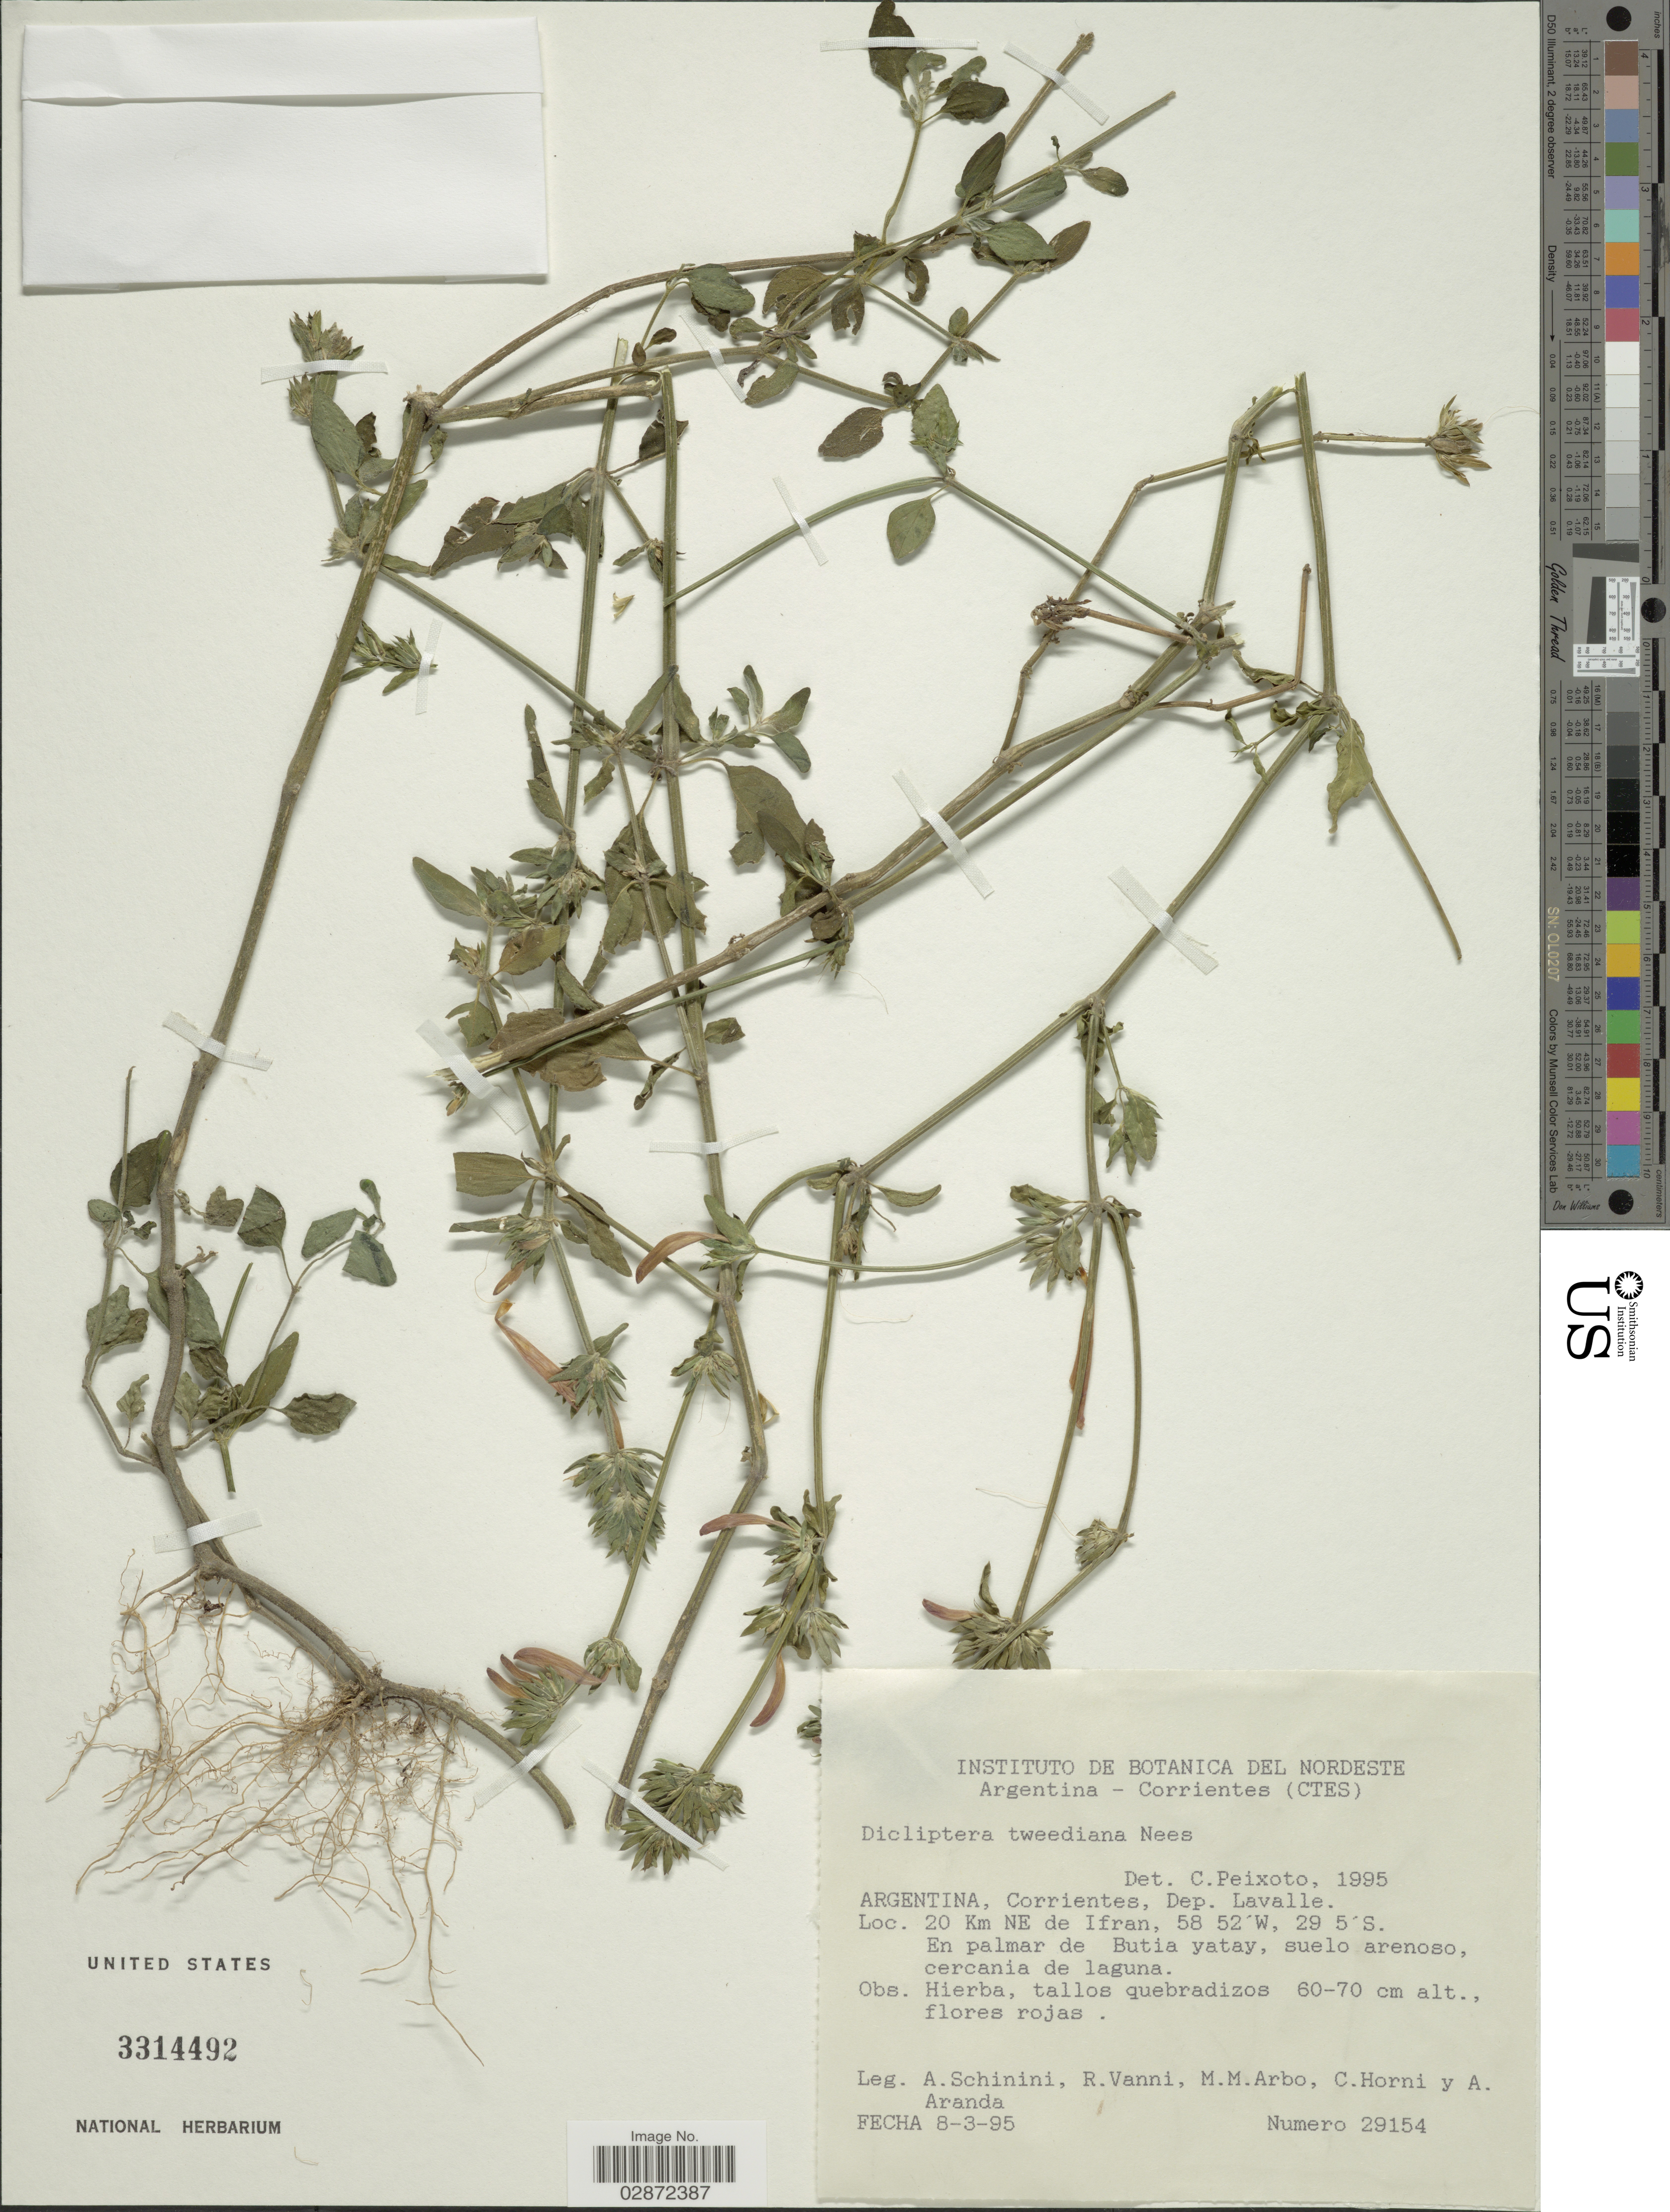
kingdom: Plantae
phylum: Tracheophyta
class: Magnoliopsida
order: Lamiales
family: Acanthaceae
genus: Dicliptera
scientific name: Dicliptera squarrosa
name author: Nees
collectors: A. Schinini, R. Vanni, M. M. Arbo, C. Horni & A. Aranda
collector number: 29154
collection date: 1995-03-08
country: Argentina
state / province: Corrientes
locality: Dep. Lavalle. 20 Km NE de Ifran. En palmar de Butia yatay, suelo arenoso, cercania de laguna.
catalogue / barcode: US 3314492